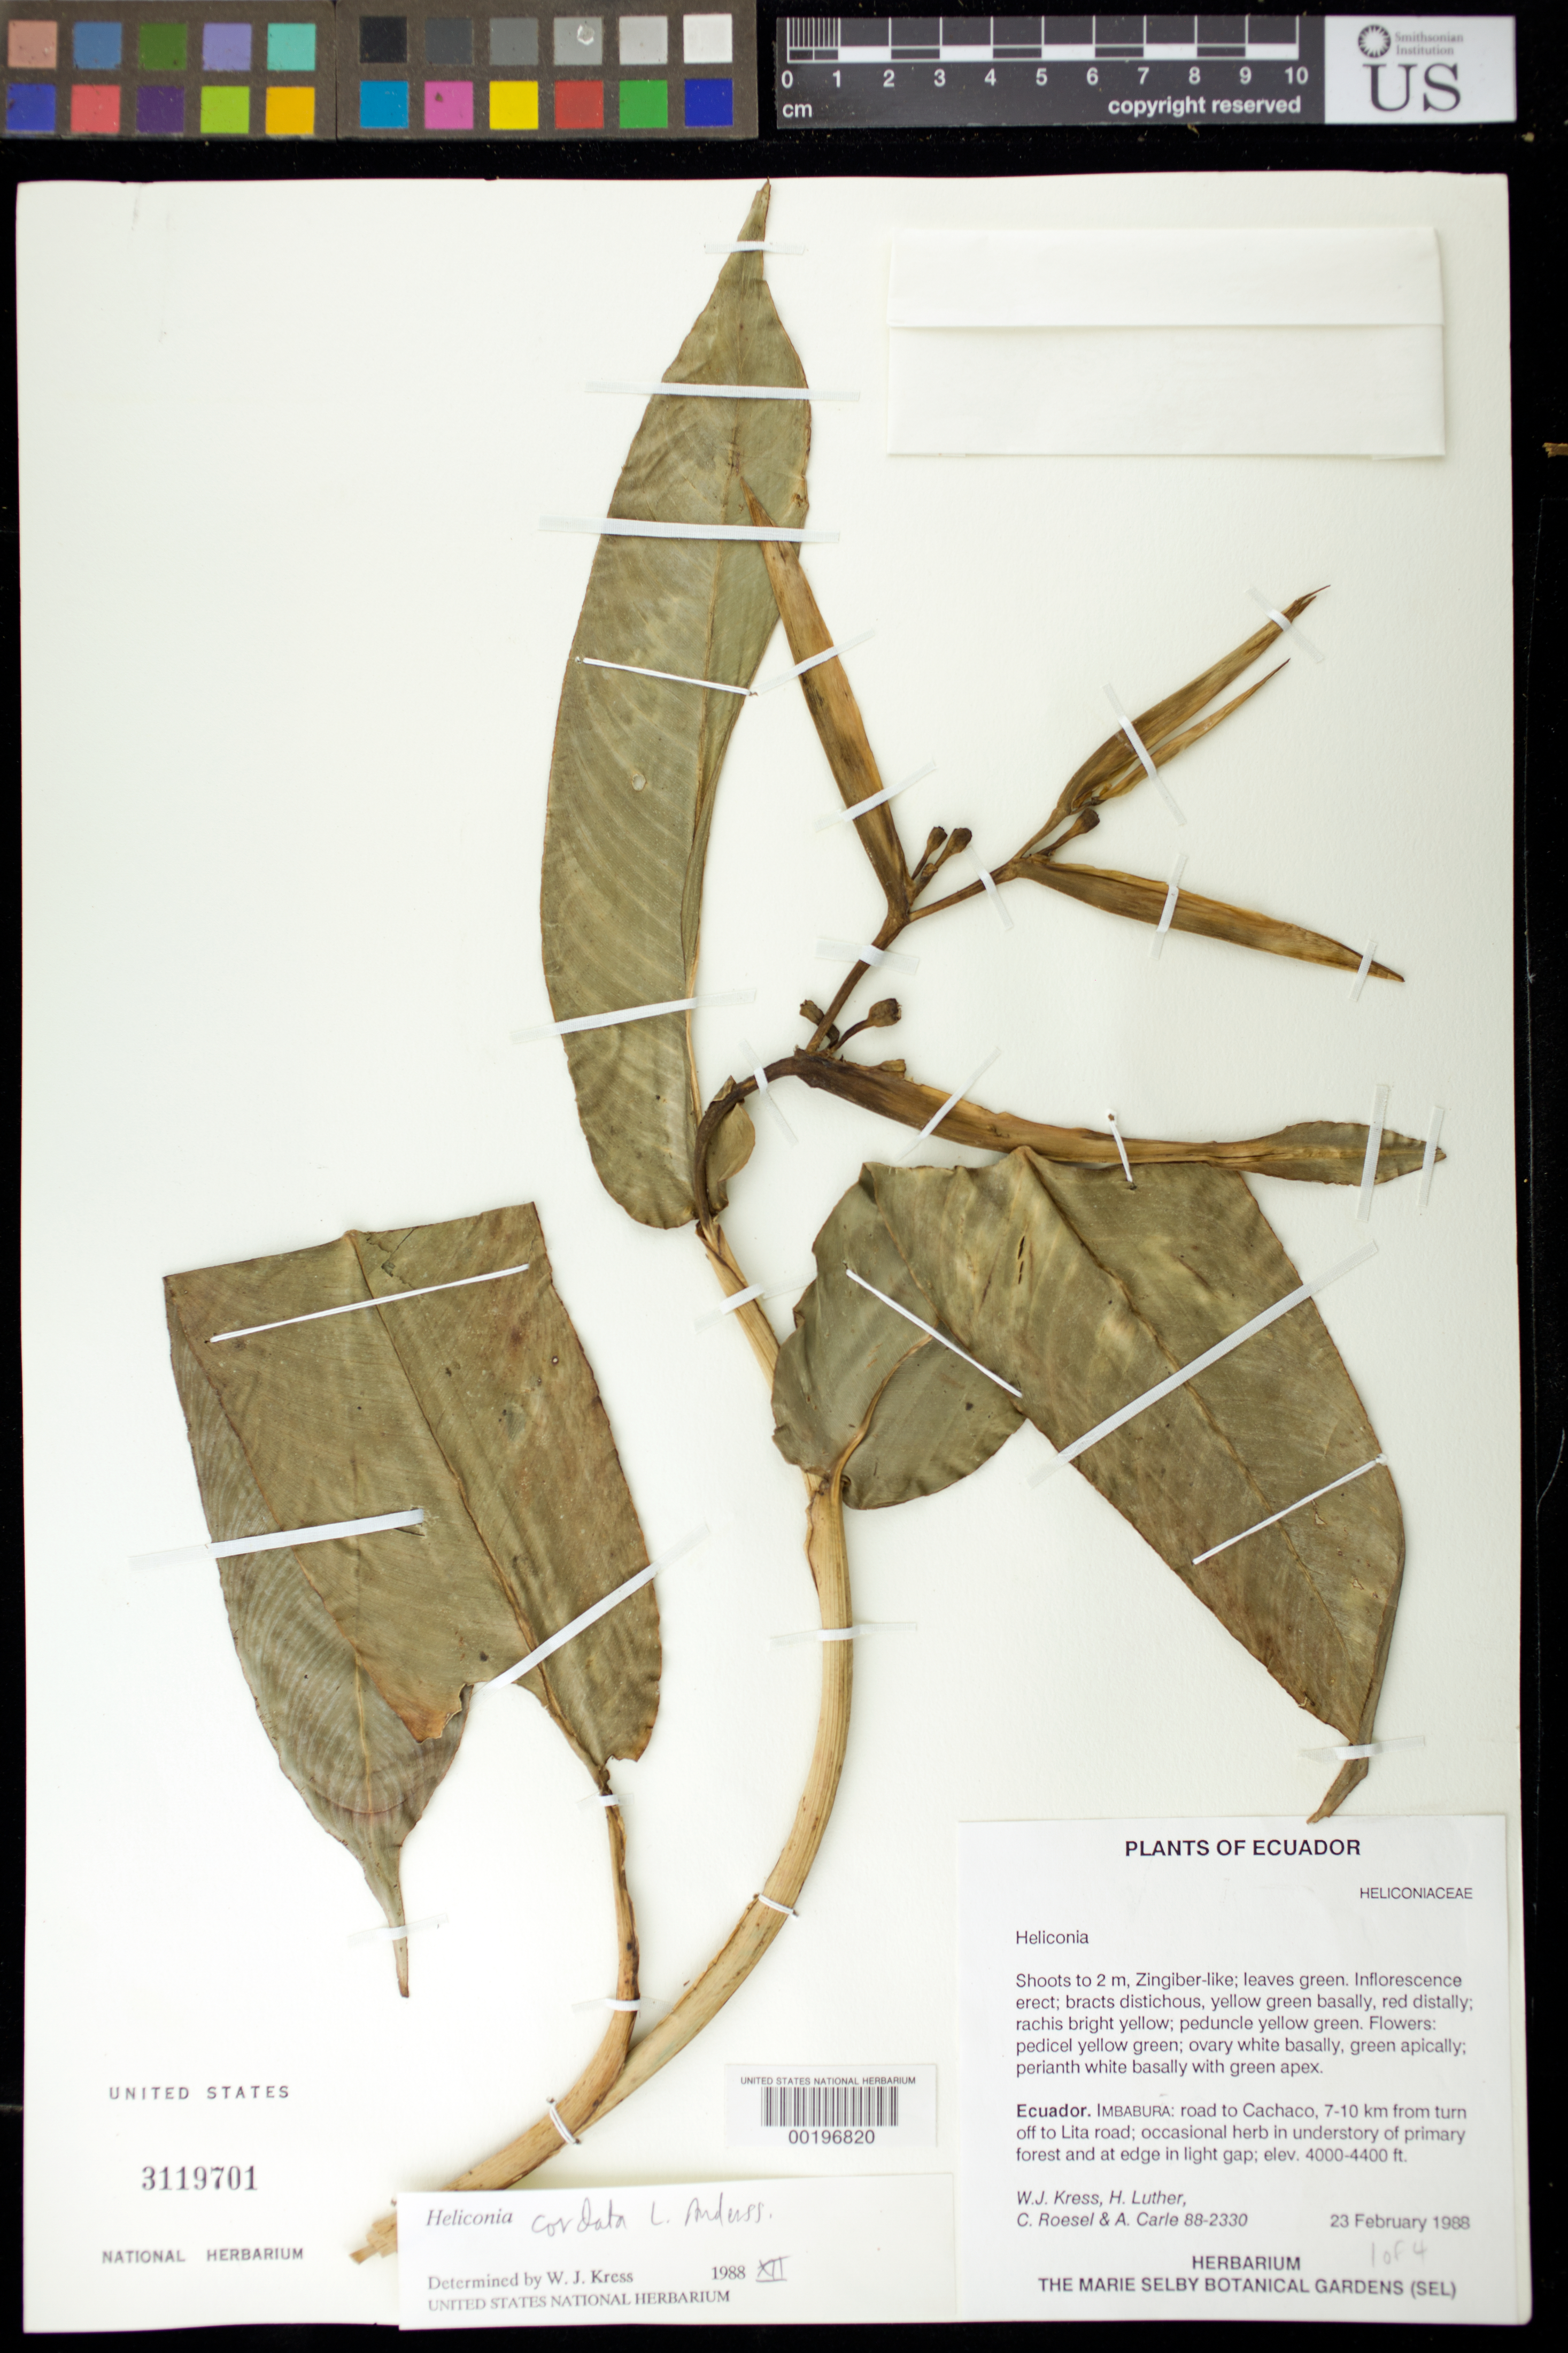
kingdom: Plantae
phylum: Tracheophyta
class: Liliopsida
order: Zingiberales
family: Heliconiaceae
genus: Heliconia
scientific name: Heliconia cordata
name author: L. Andersson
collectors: W. J. Kress, Harry E. Luther, C. S. Roesel & A. Carle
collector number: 88-2330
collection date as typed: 23 Feb 1988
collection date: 1988-02-23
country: Ecuador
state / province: Imbabura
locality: Road to Cachaco, 7-10 km from turn of L to Lita road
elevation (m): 1219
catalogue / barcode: US 3119701